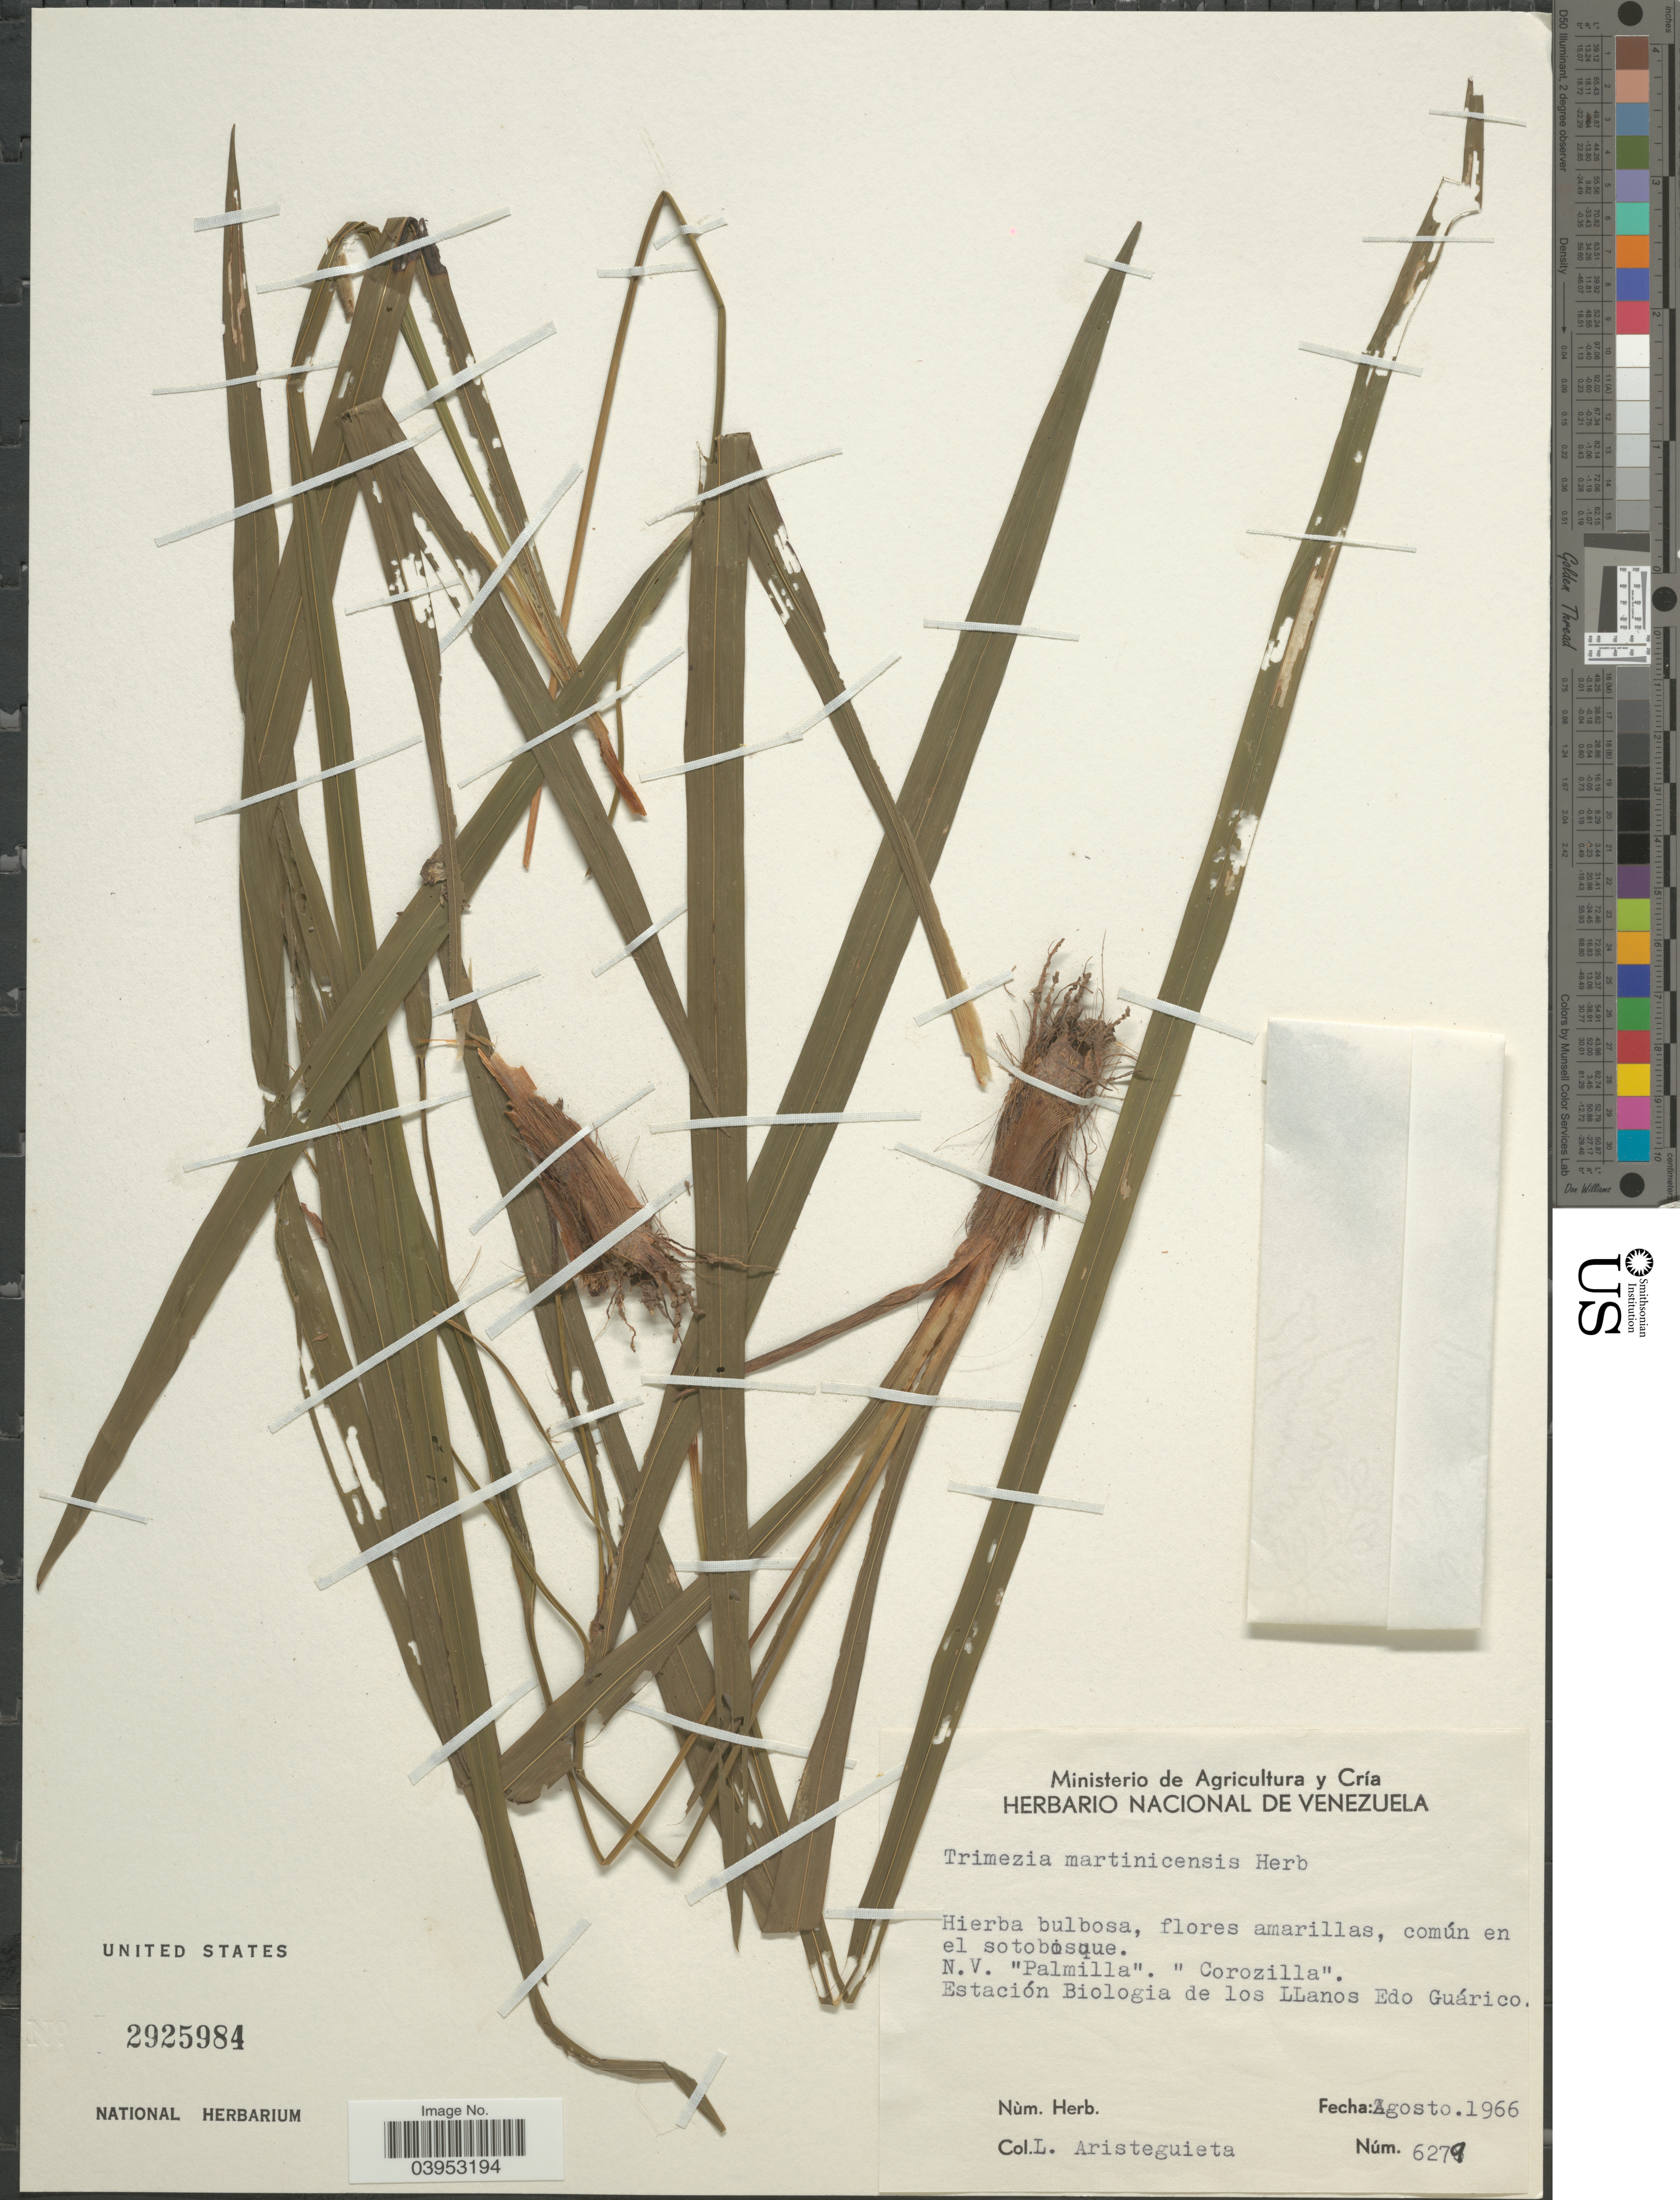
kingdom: Plantae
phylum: Tracheophyta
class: Liliopsida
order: Asparagales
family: Iridaceae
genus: Trimezia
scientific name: Trimezia martinicensis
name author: (Jacq.) Herb.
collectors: L. Aristeguieta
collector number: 6279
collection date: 1966-08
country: Venezuela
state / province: Guarico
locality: Estación Biologia de los Llanos Edo Guárico.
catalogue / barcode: US 2925984